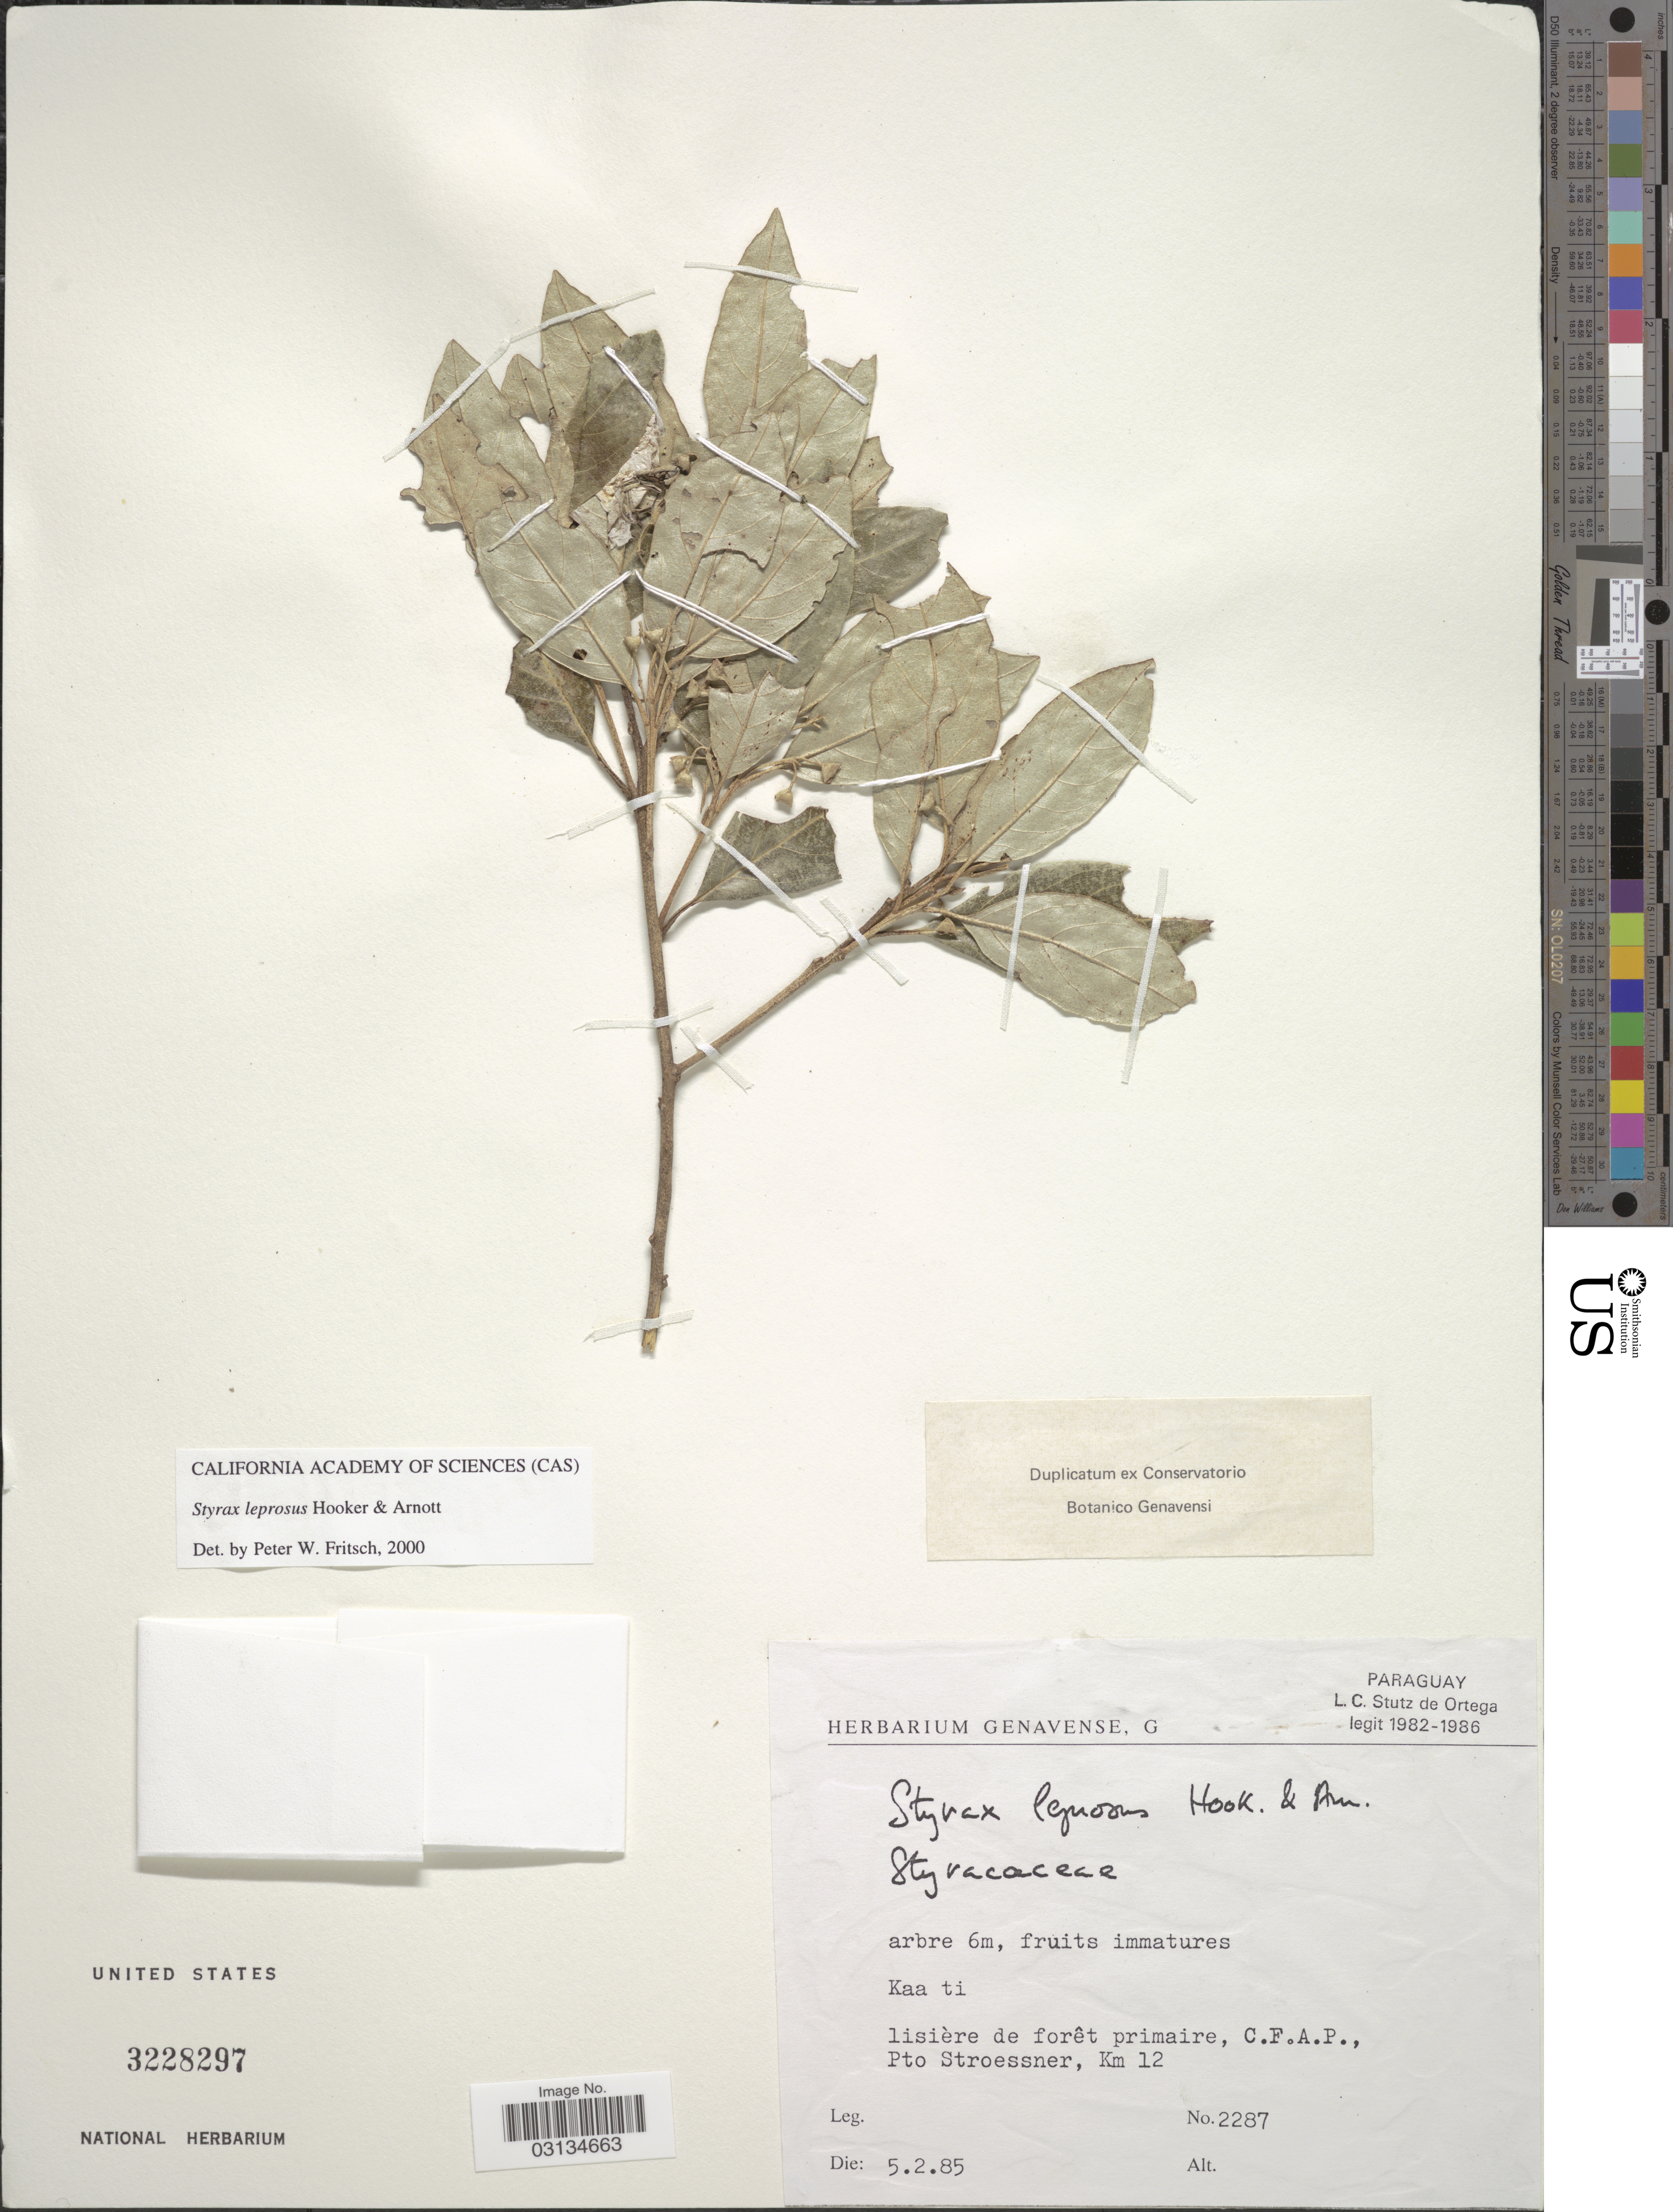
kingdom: Plantae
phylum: Tracheophyta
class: Magnoliopsida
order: Ericales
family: Styracaceae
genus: Styrax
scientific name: Styrax leprosus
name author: Hook. & Arn.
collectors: L. C. Stutz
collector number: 2287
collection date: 1985-02-05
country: Paraguay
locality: Kaa ti, lisière de forêt primaire, C.F.A.P., Pto Stroessner, Km 12.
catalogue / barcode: US 3228297